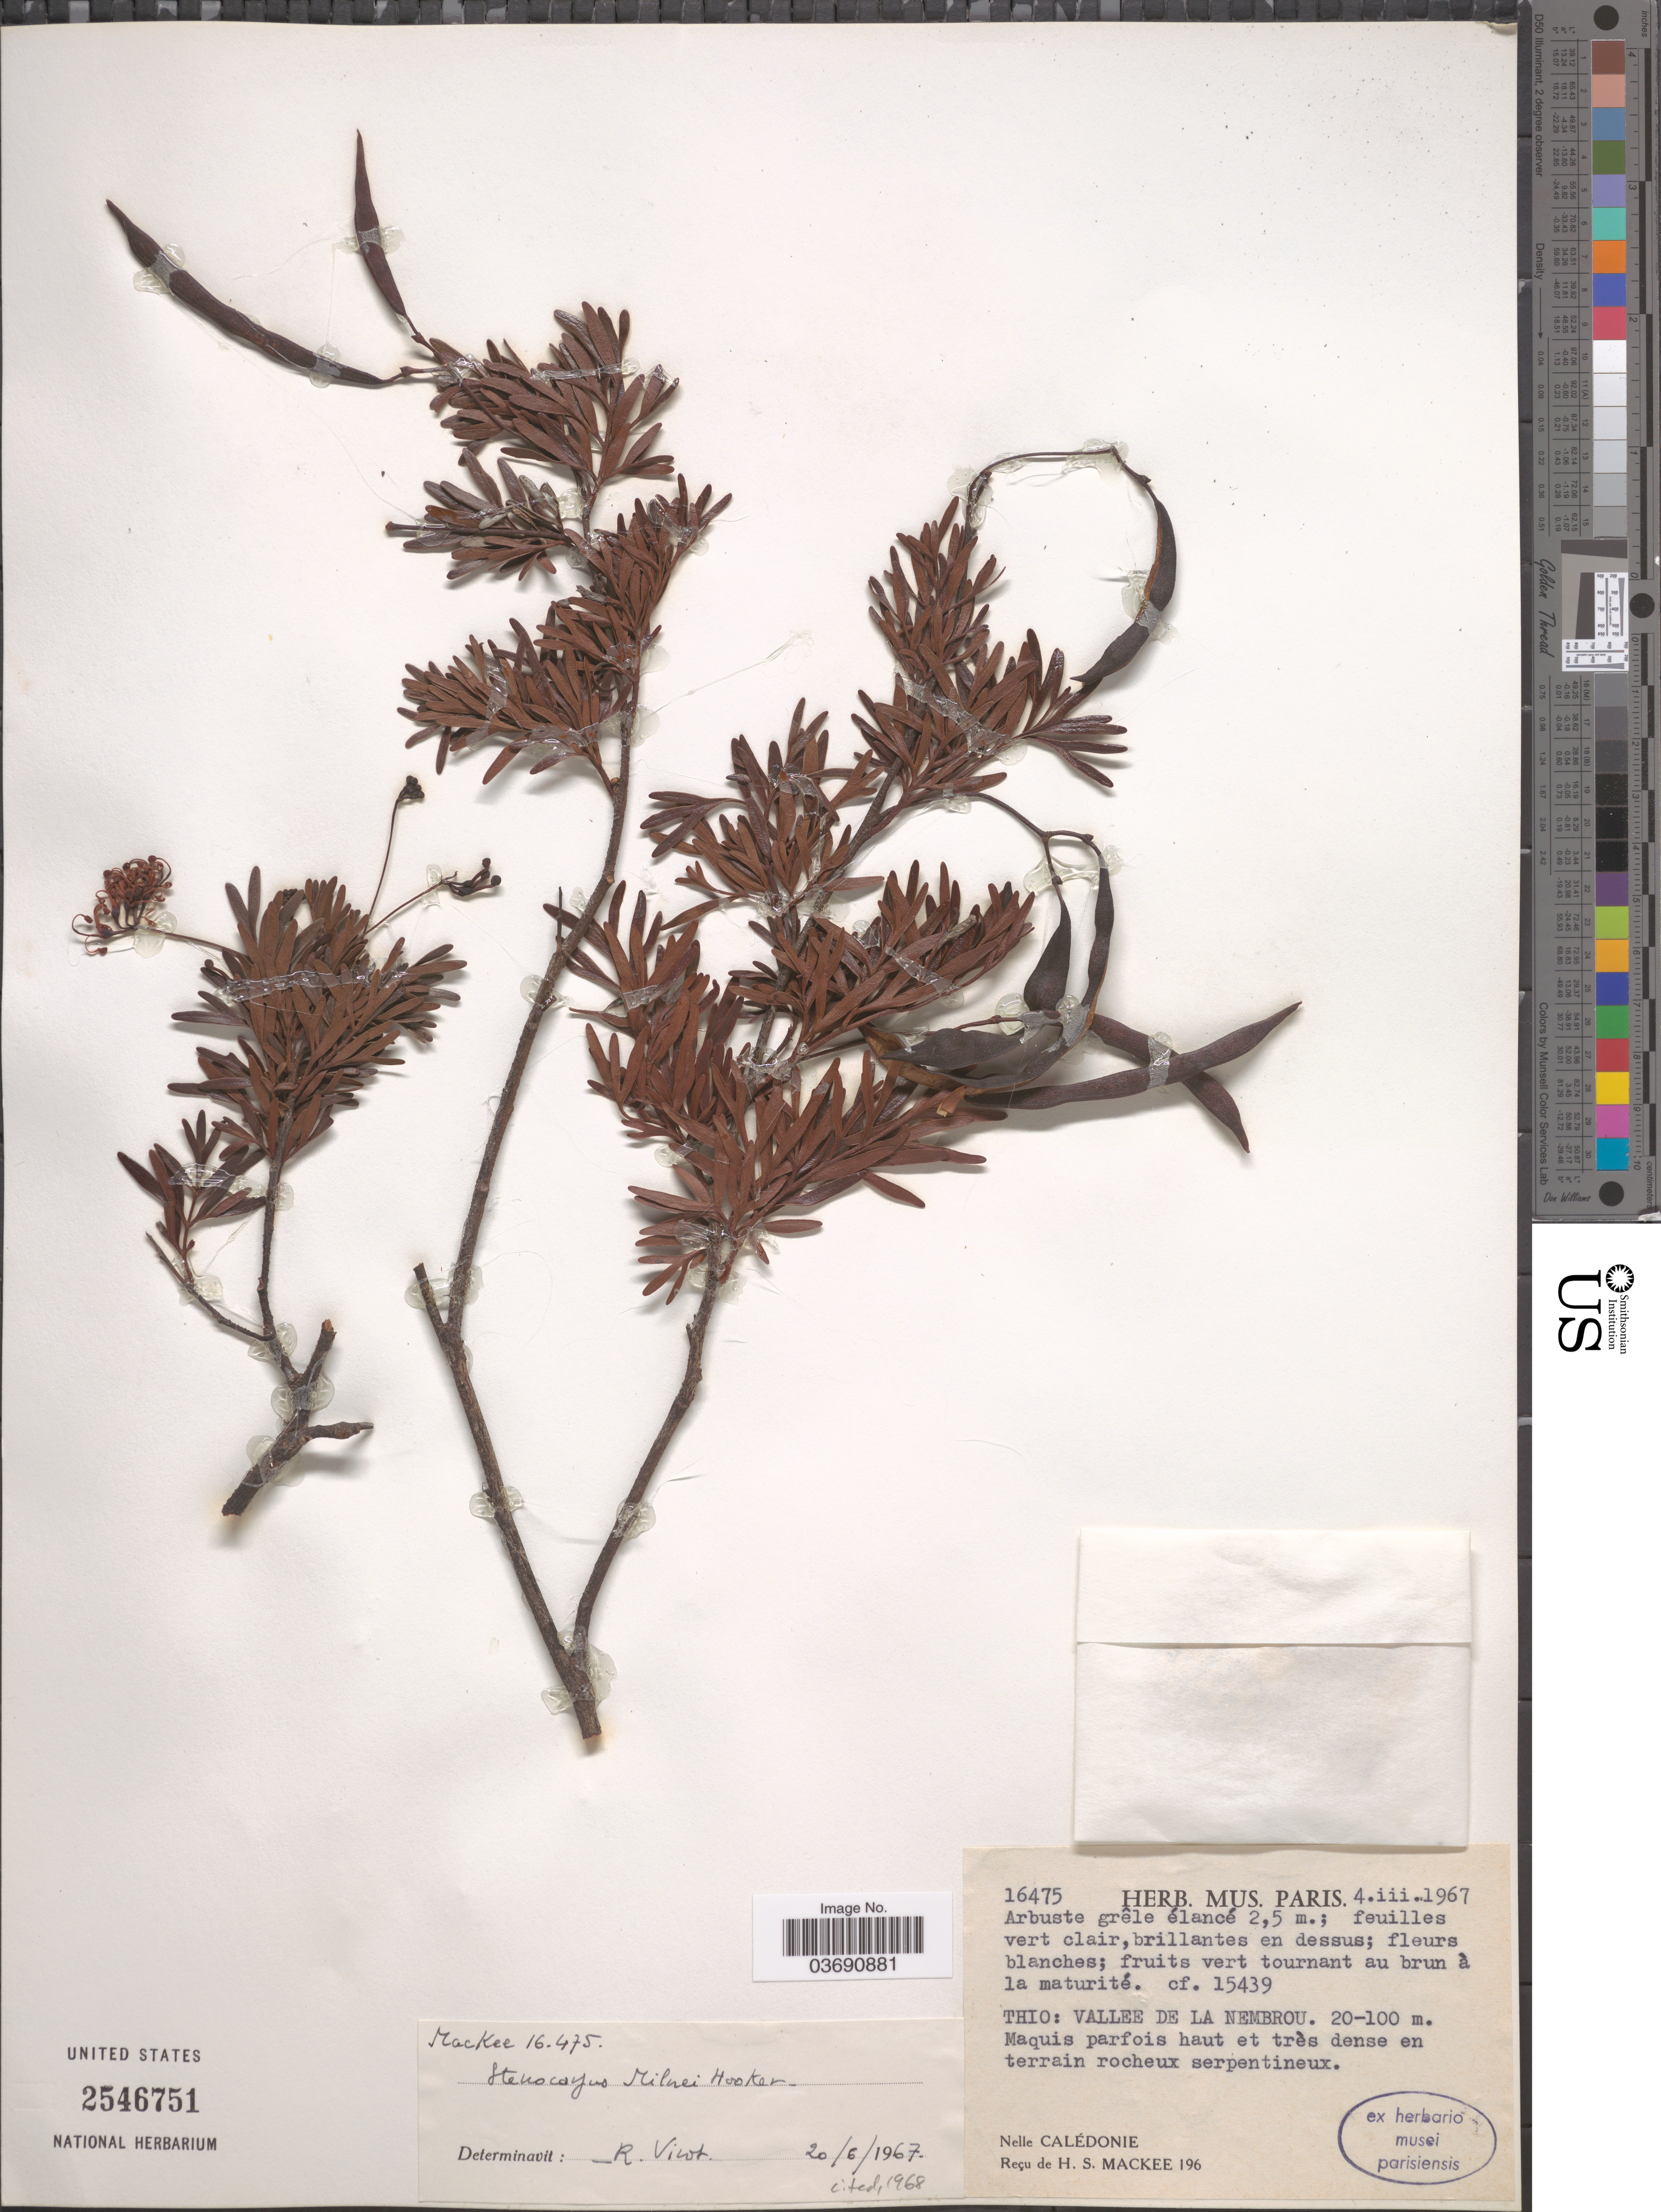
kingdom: Plantae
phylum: Tracheophyta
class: Magnoliopsida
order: Proteales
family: Proteaceae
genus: Stenocarpus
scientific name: Stenocarpus milnei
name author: Hook.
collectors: H. Mackee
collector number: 16475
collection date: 1967-03-04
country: New Caledonia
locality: Thio: Vallee de La Nembrou. Maquis parfois haut et très dense en terrain rocheux serpentineux.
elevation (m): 20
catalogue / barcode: US 2546751